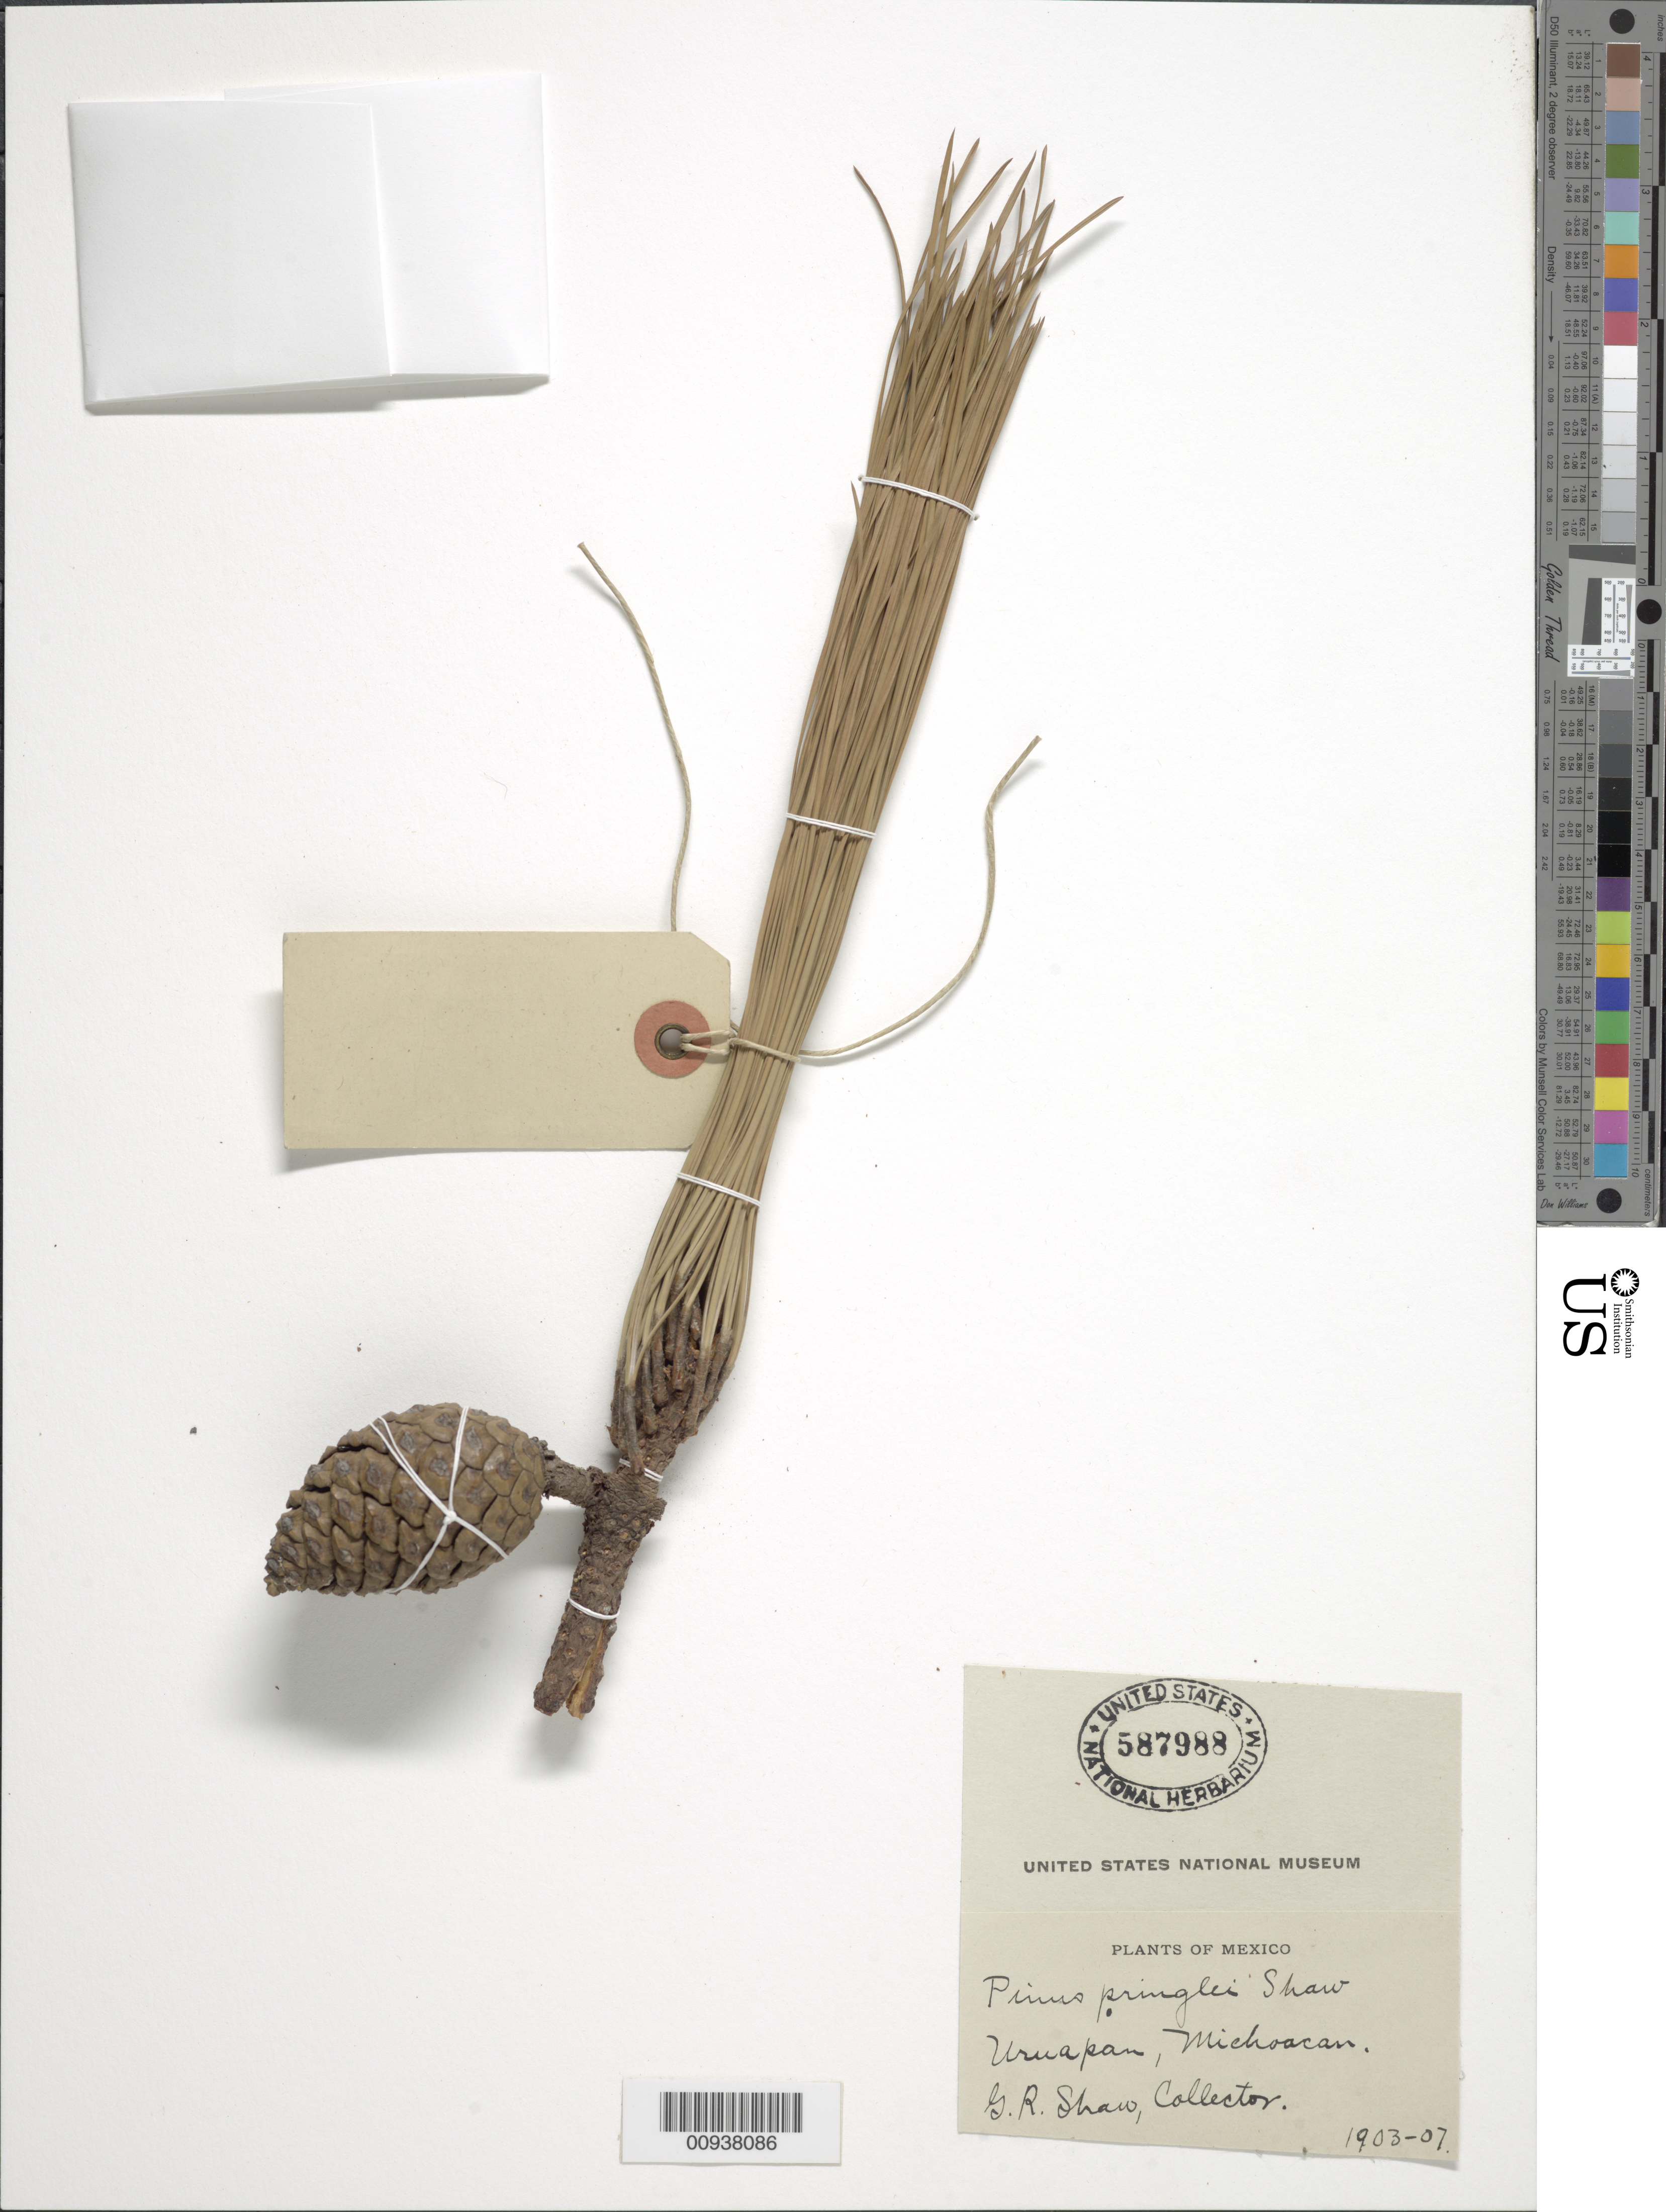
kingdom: Plantae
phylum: Tracheophyta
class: Pinopsida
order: Pinales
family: Pinaceae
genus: Pinus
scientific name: Pinus pringlei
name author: Shaw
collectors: G. R. Shaw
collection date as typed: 1903 to -- --- 1907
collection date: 1903/1907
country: Mexico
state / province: Michoacán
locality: Uruapan.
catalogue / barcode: US 587988